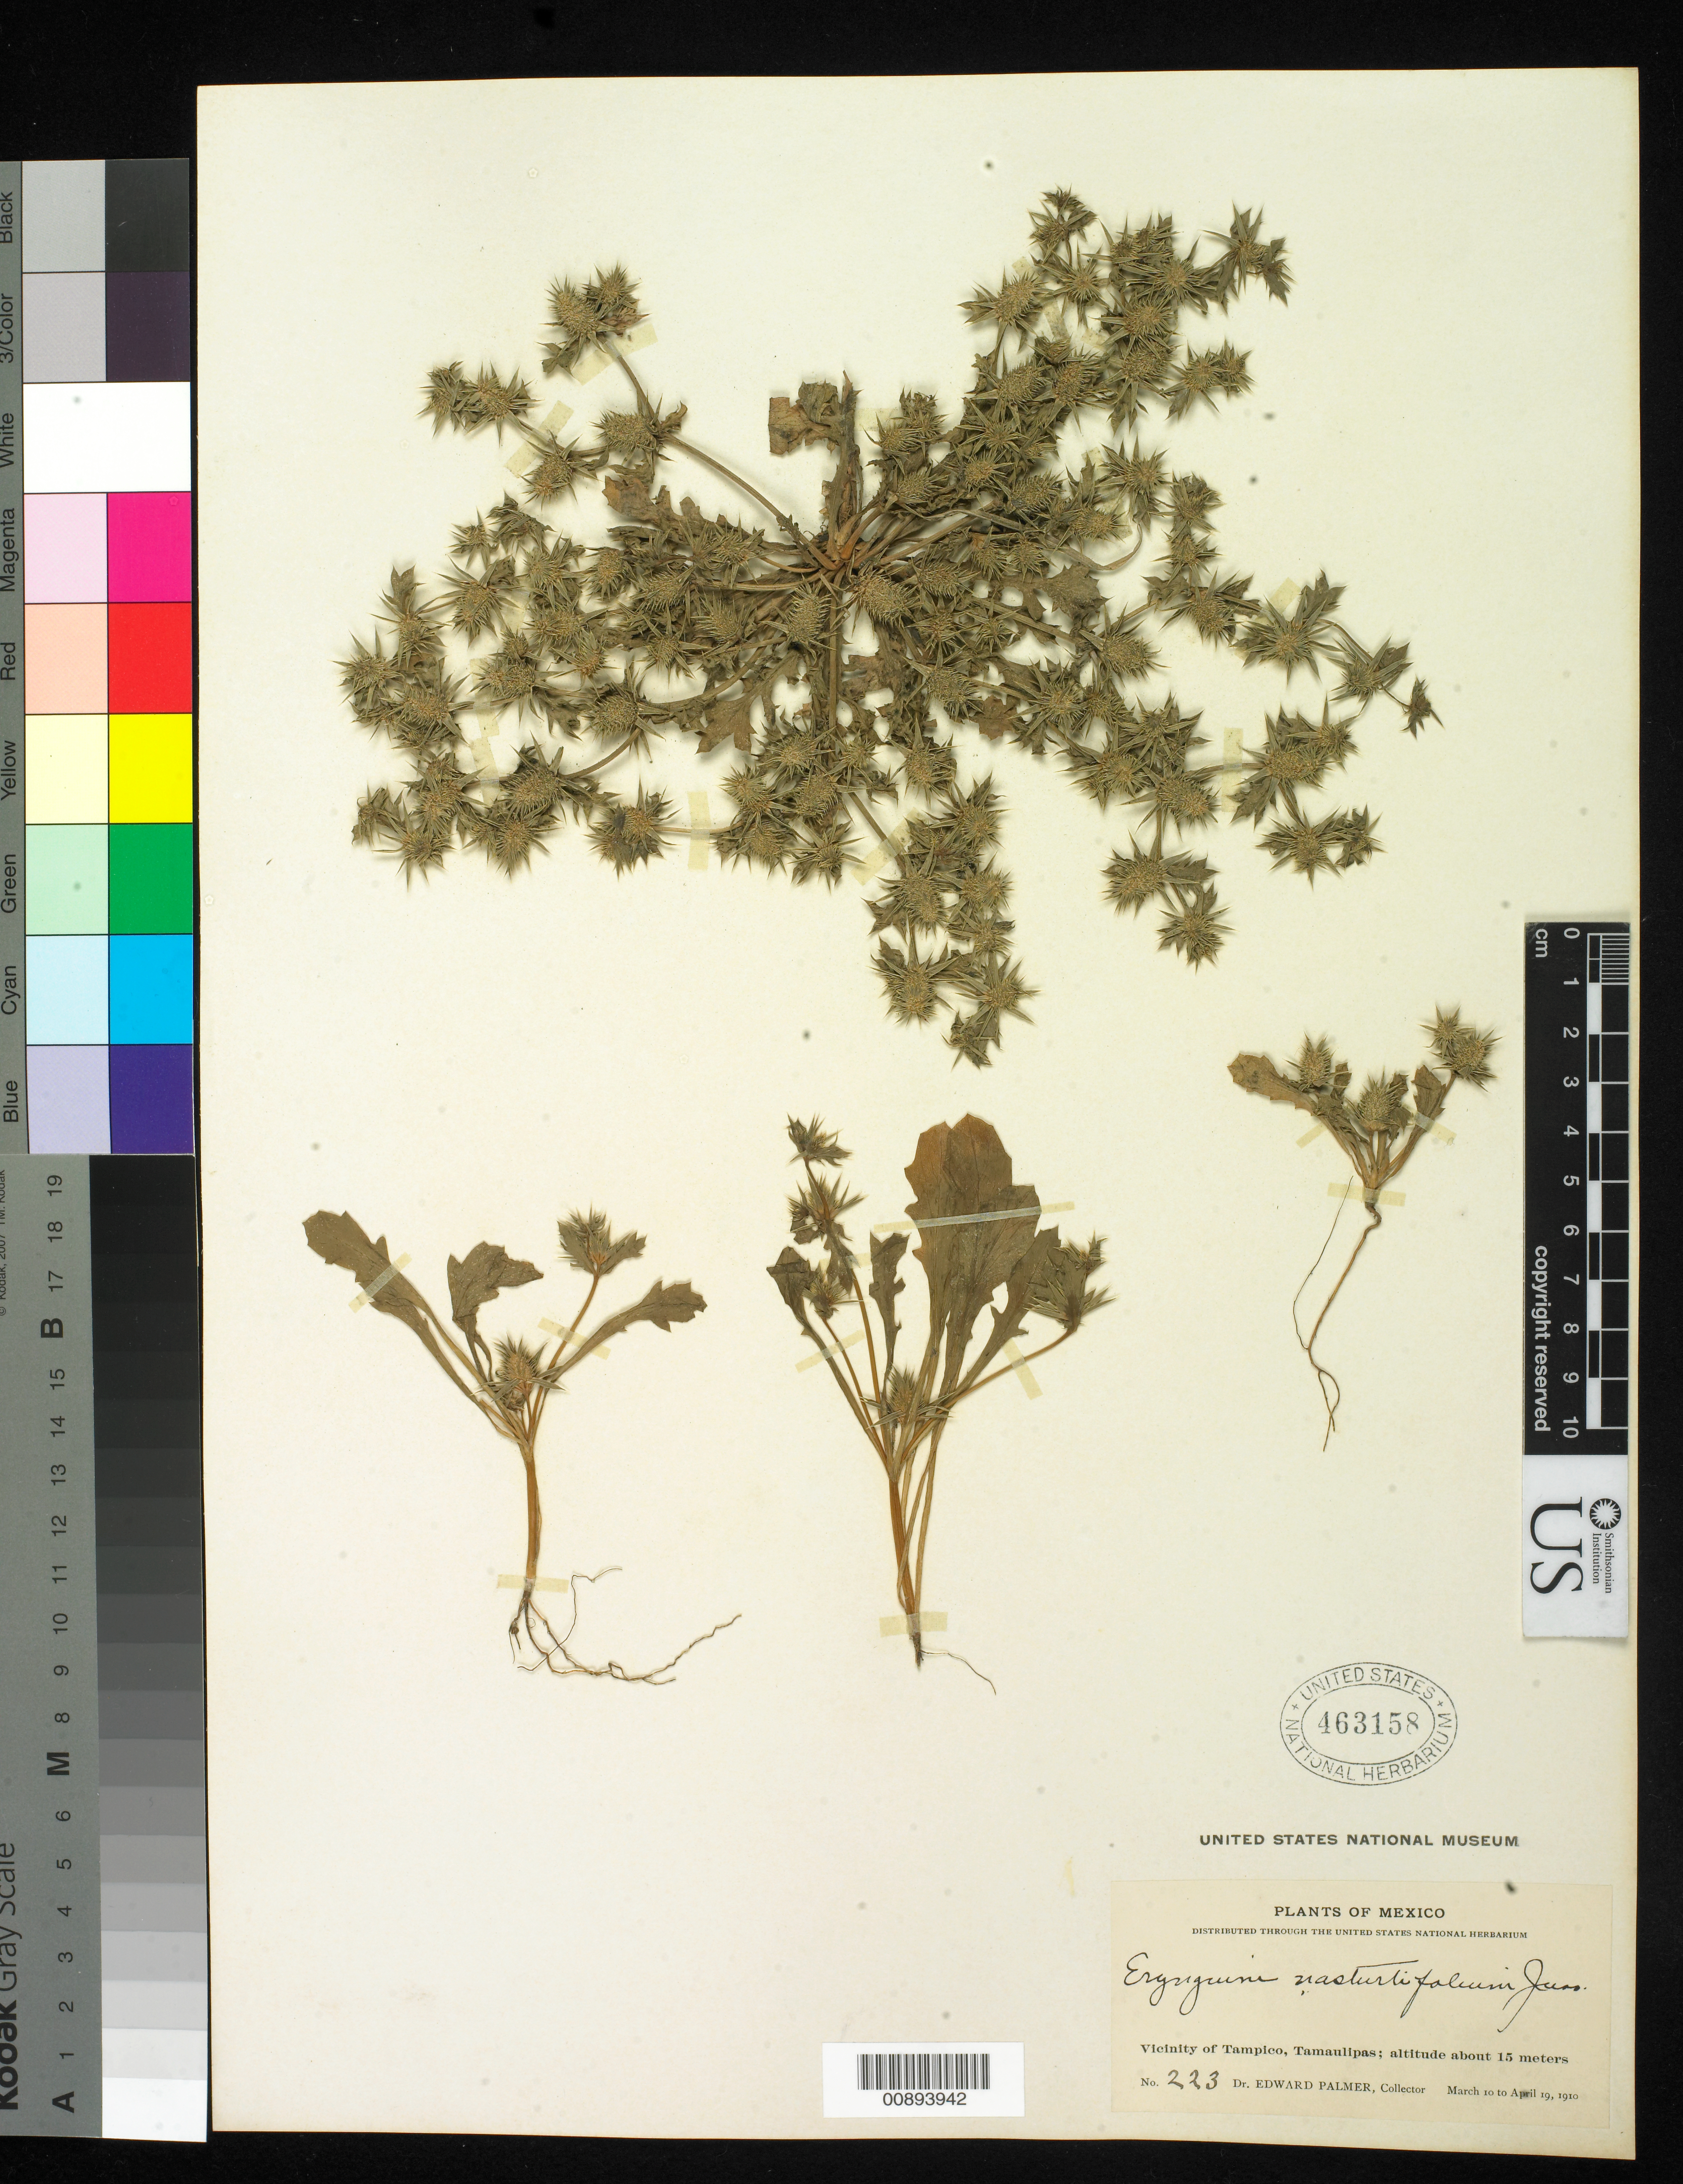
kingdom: Plantae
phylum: Tracheophyta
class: Magnoliopsida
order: Apiales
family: Apiaceae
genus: Eryngium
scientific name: Eryngium nasturtiifolium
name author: Juss. ex F. Delaroche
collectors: E. Palmer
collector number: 223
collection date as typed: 10 Mar 1910 to 19 Apr 1910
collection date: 1910-03-10/1910-04-19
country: Mexico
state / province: Tamaulipas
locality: Vicinity of Tampico, Tamaulipas.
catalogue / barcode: US 463158